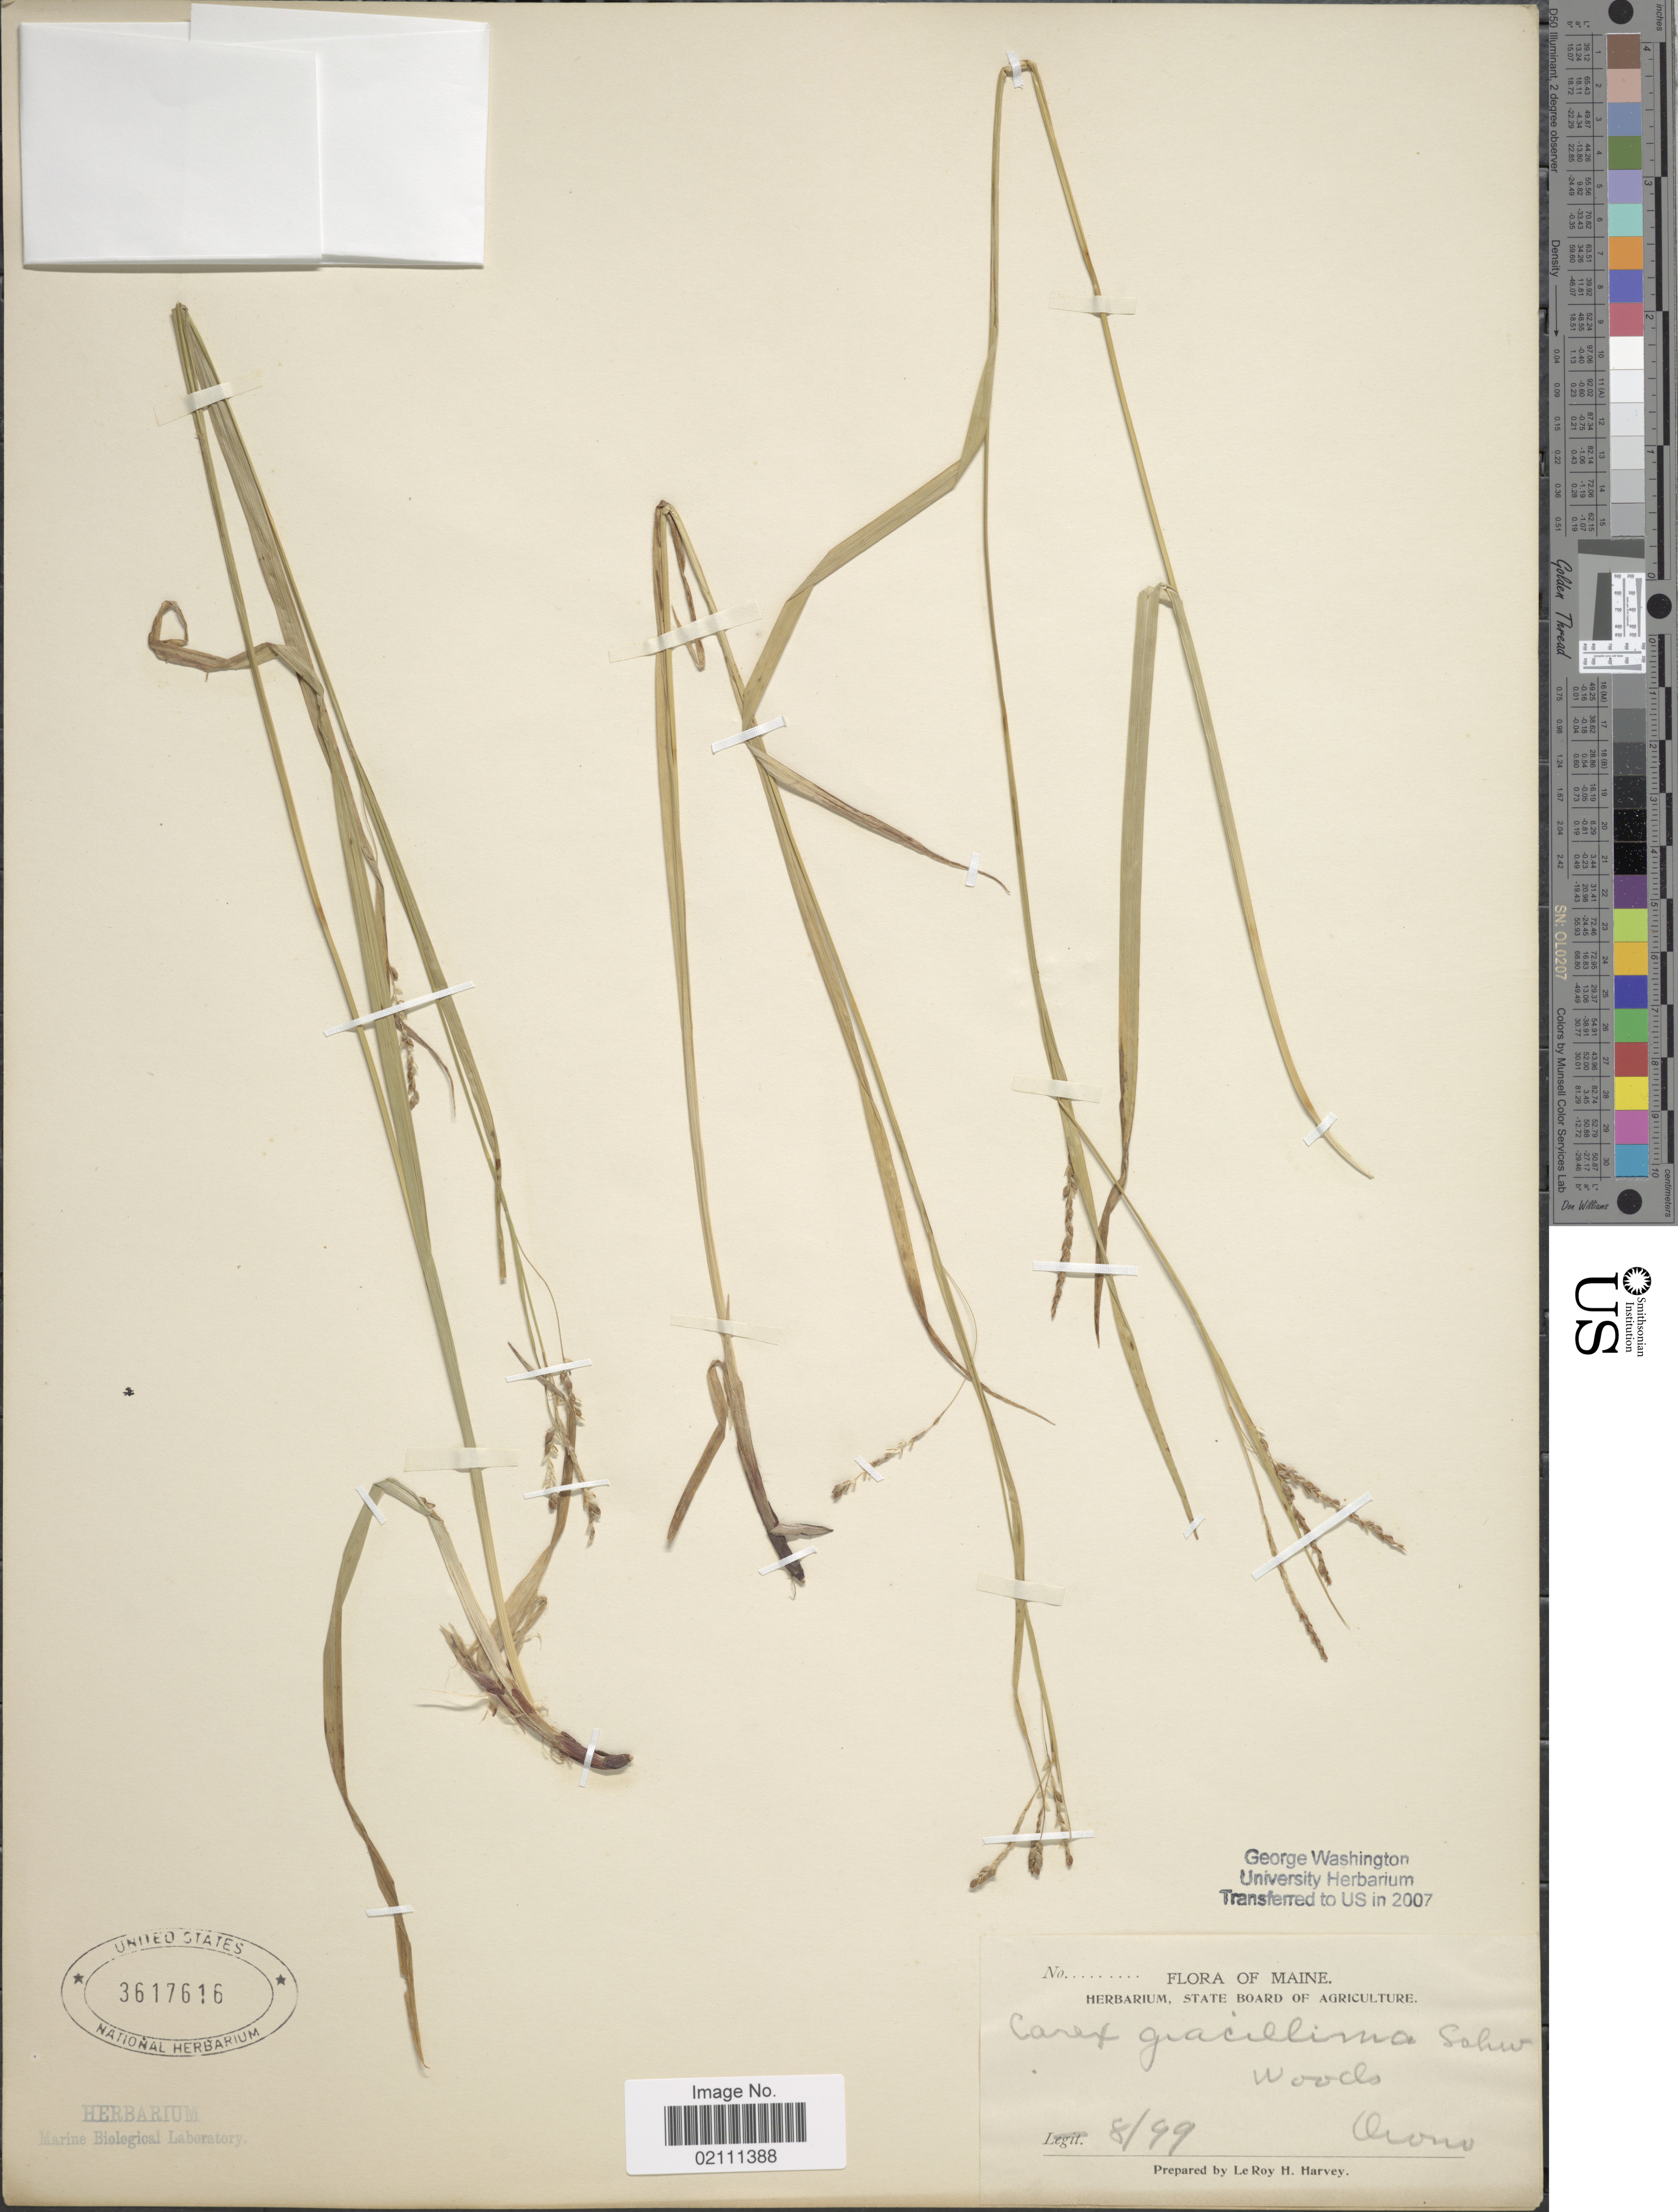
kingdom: Plantae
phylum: Tracheophyta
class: Liliopsida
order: Poales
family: Cyperaceae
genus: Carex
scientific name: Carex gracillima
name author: Schwein.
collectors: L. H. Harvey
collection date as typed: Transcribed d/m/y: /8/99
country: United States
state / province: Maine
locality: Woods, Orono.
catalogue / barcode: US 3617616